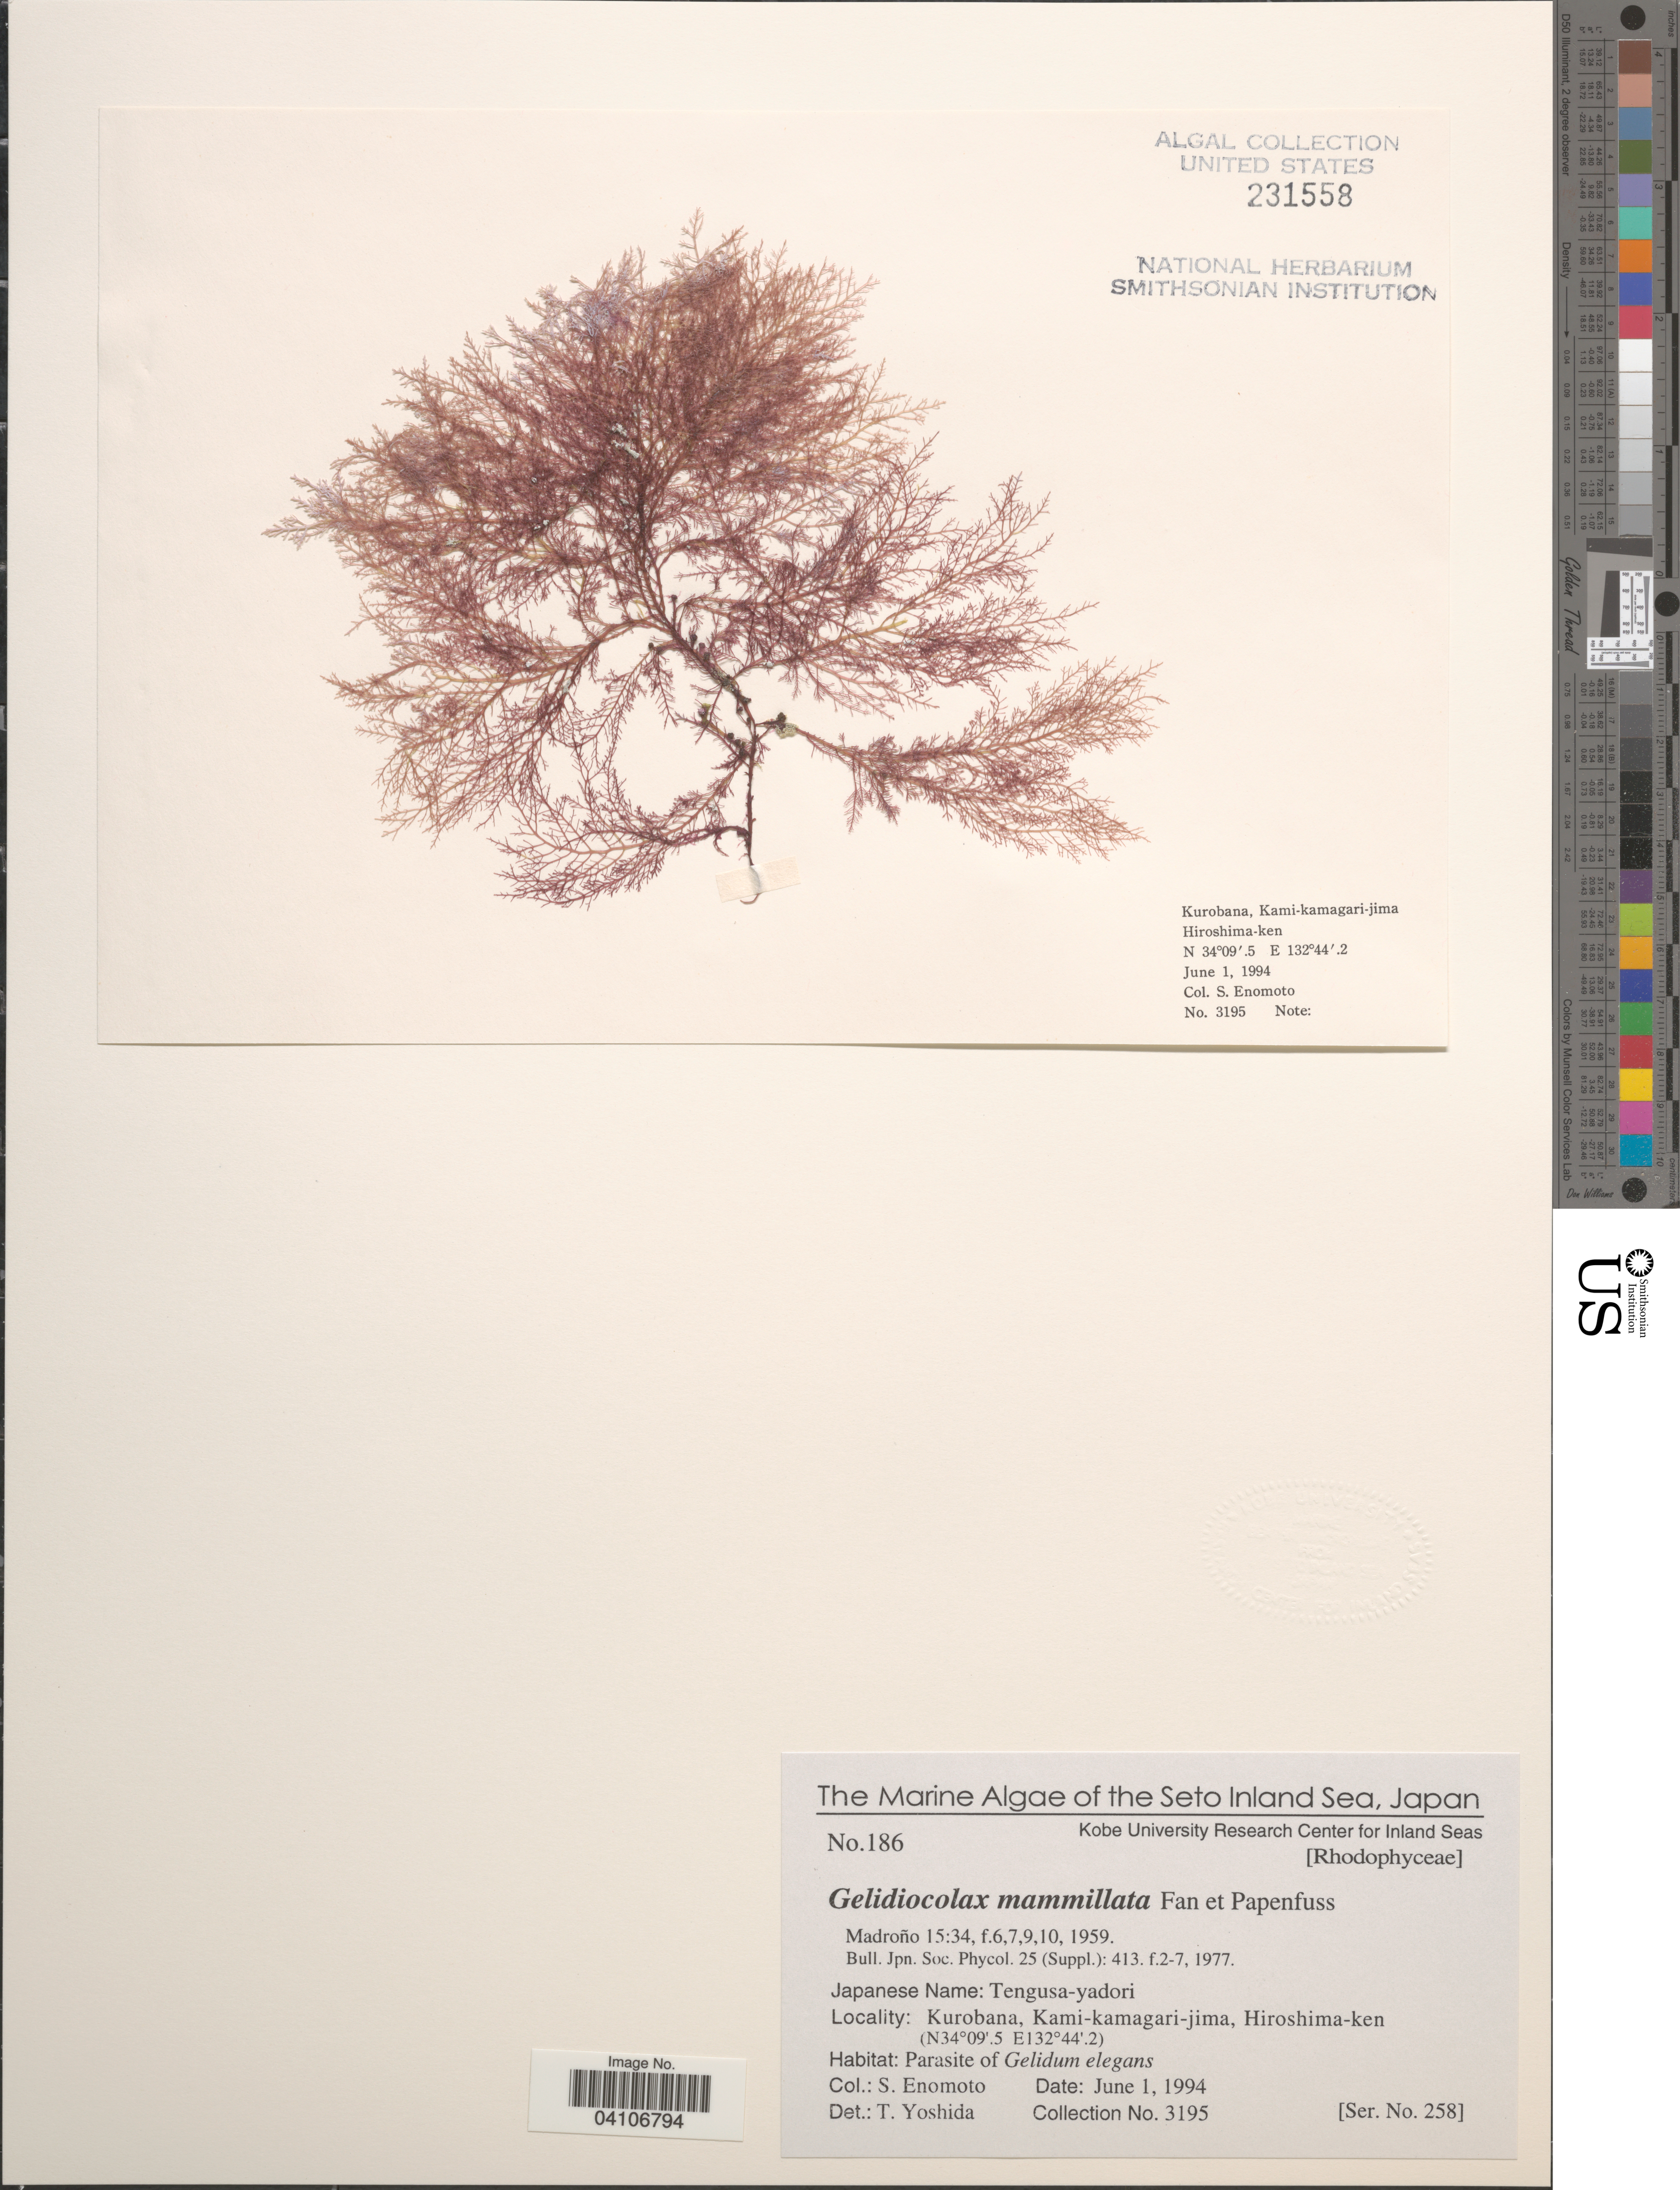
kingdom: Plantae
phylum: Rhodophyta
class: Florideophyceae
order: Gracilariales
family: Pterocladiophilaceae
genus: Gelidiocolax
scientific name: Gelidiocolax mammillata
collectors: S. Enomoto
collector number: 3195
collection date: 1994-06-01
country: Japan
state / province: Hirosima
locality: The Seto Inland Sea. Kurobana, Kami-kamigari-jima, Hiroshima-ken.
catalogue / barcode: US 231558